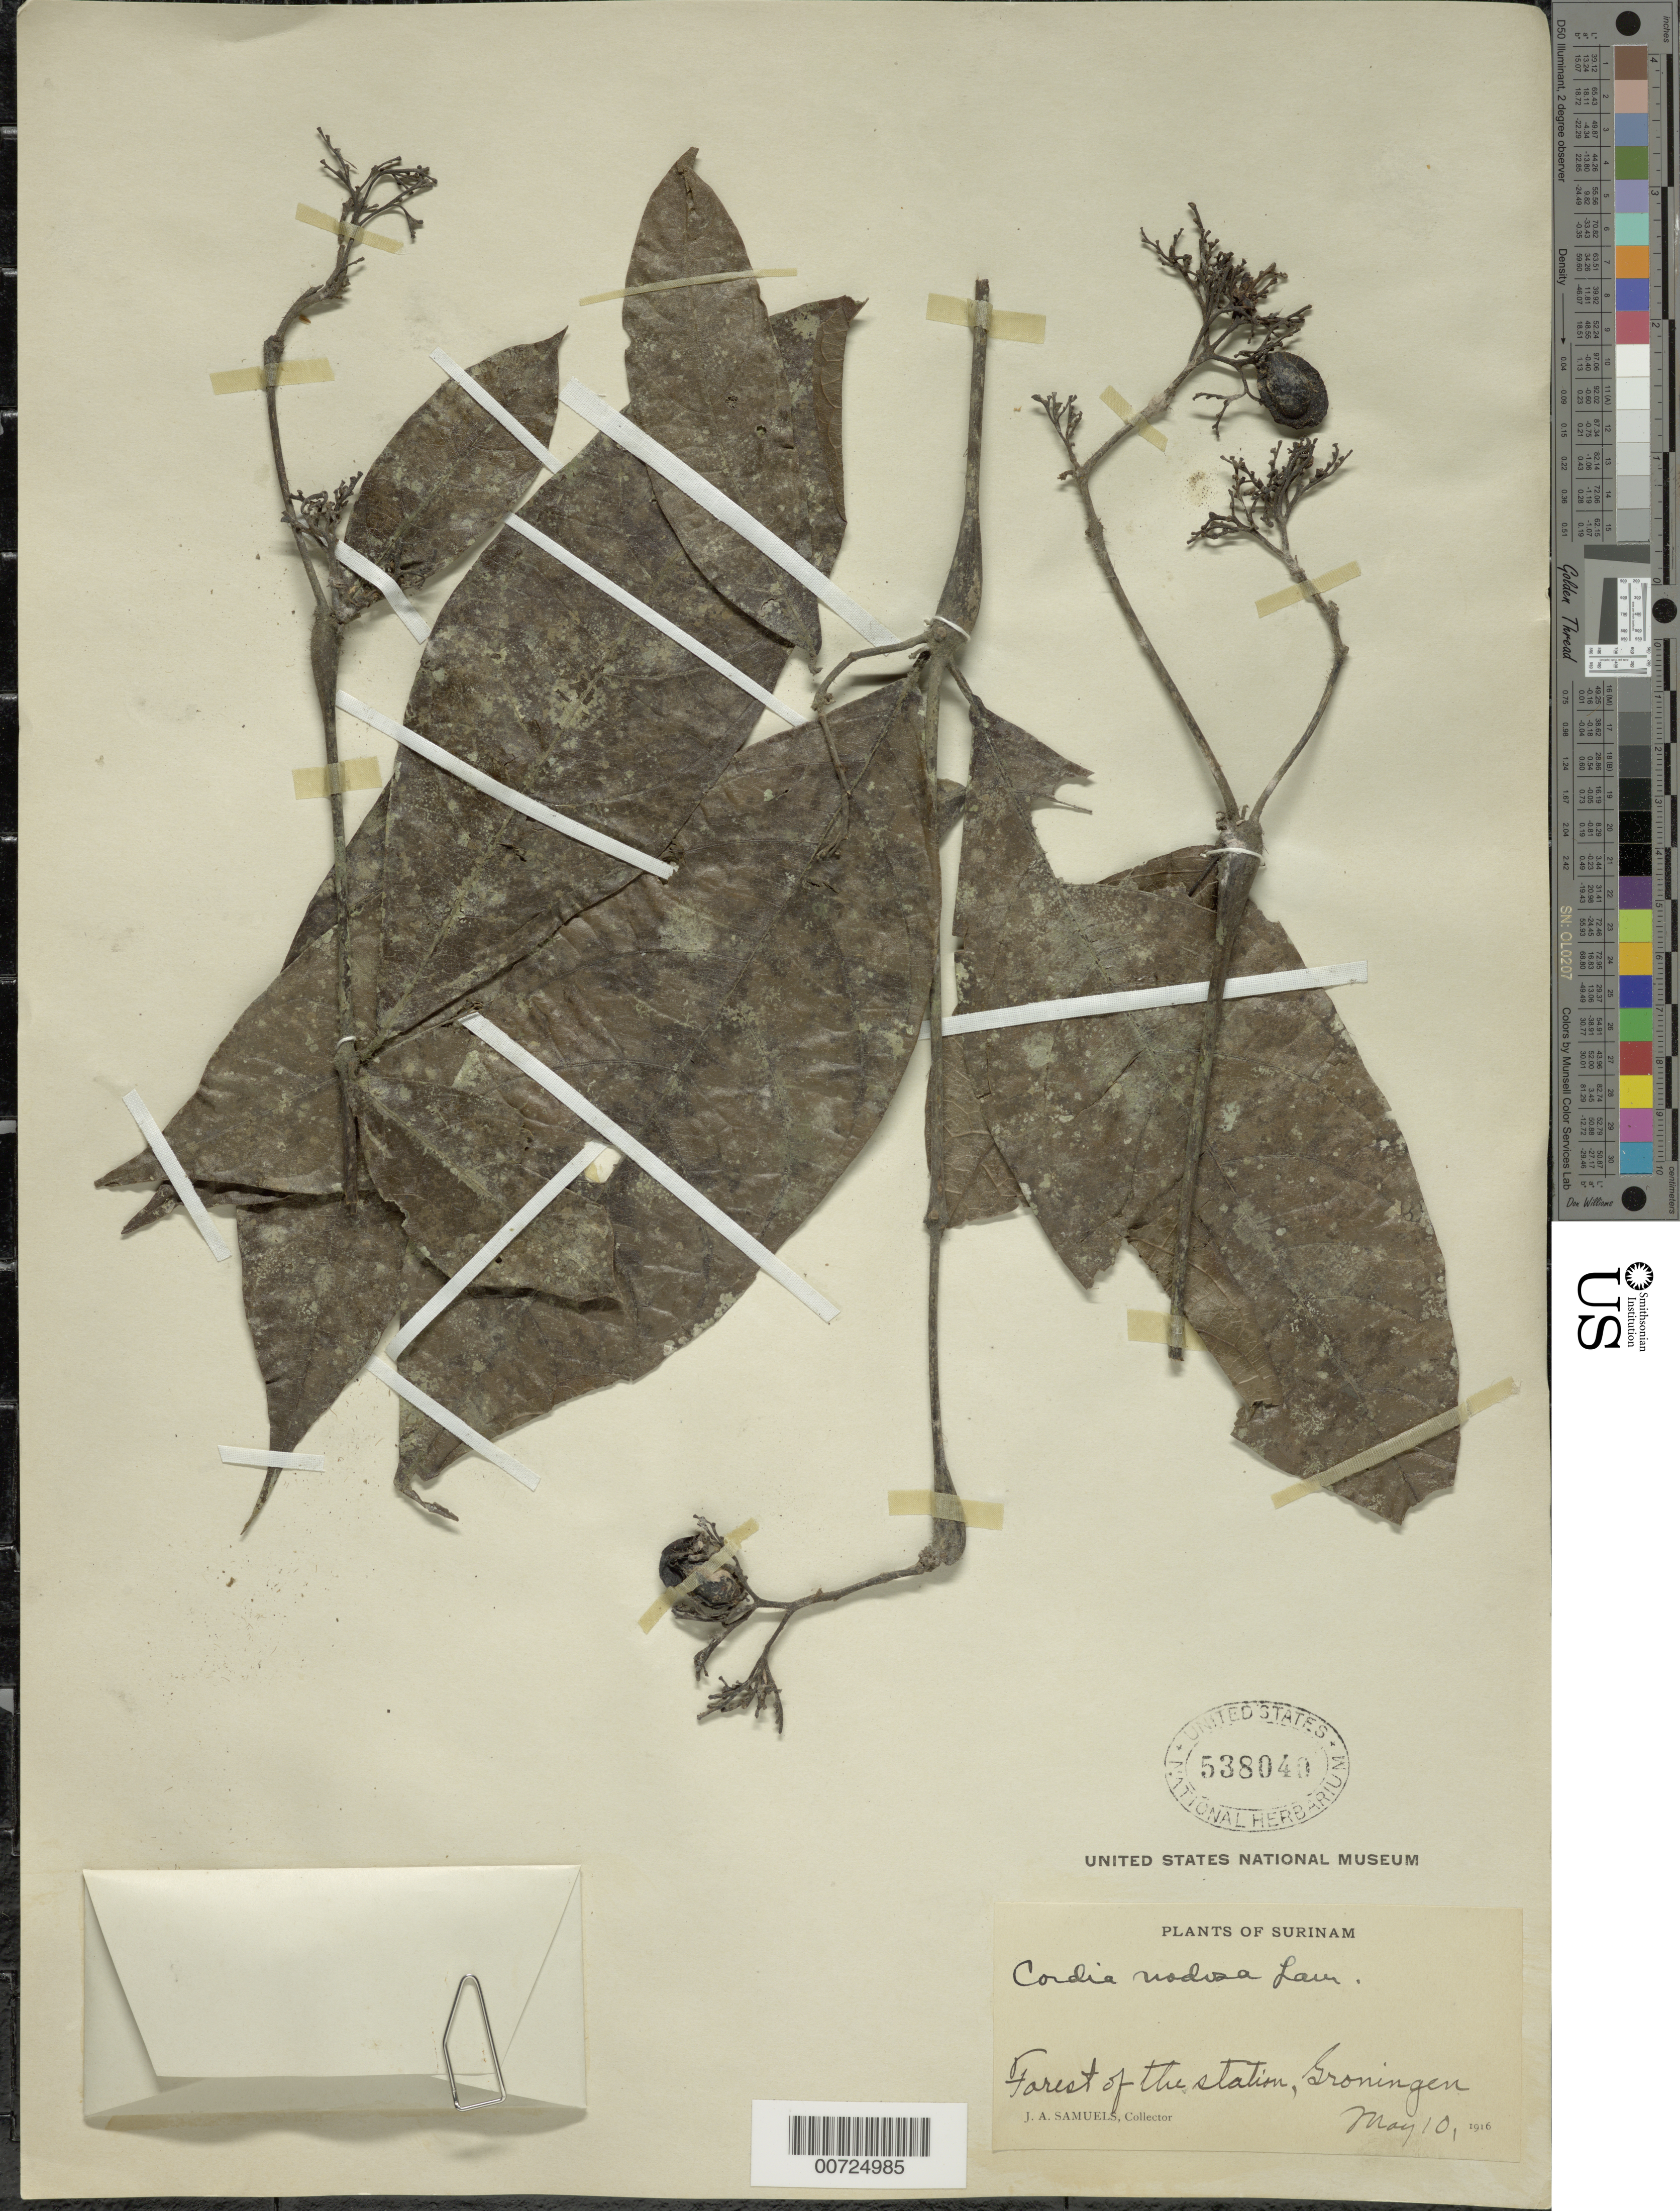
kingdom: Plantae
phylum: Tracheophyta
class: Magnoliopsida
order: Boraginales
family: Cordiaceae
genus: Cordia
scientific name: Cordia nodosa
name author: Lam.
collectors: J. A. Samuels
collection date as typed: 10-May-16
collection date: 1916-05-10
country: Suriname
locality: Groningen Station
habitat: Forest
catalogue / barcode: US 538040